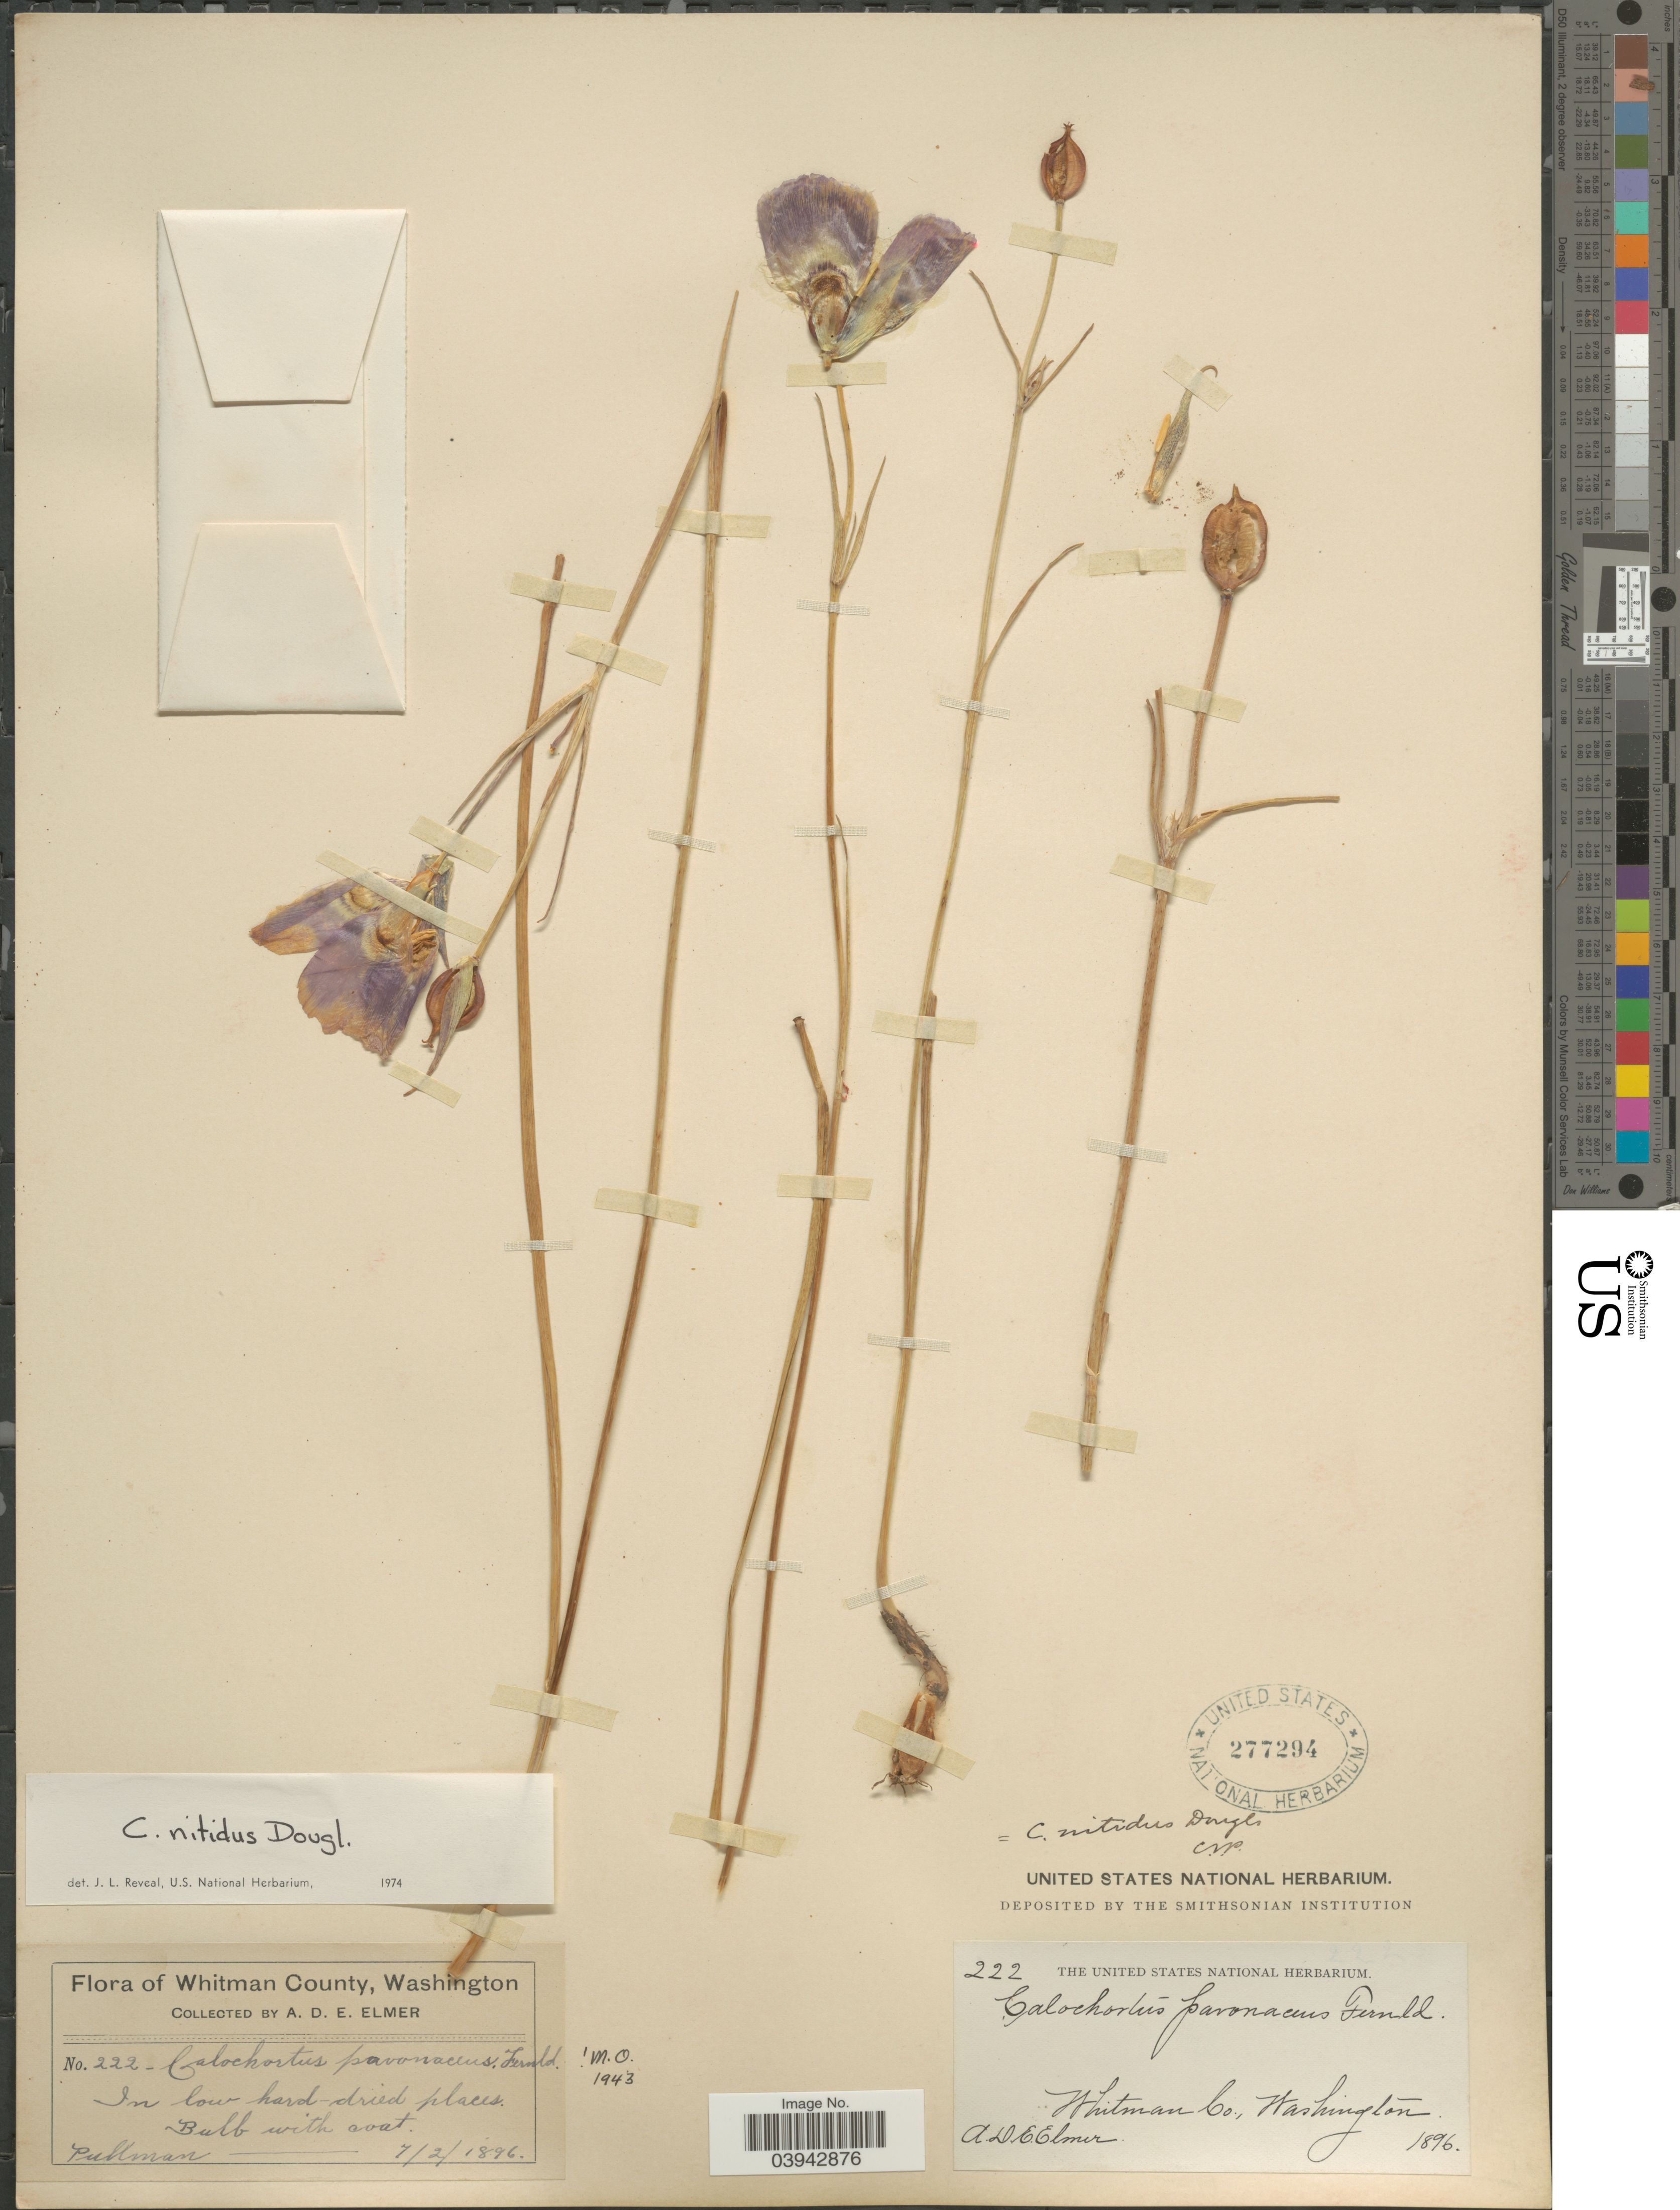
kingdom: Plantae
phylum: Tracheophyta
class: Liliopsida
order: Liliales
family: Liliaceae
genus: Calochortus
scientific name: Calochortus nitidus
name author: Douglas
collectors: A. D. E. Elmer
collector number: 222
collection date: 1896-07-02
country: United States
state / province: Washington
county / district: Whitman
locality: Whitman County. Pullman.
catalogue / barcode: US 277294